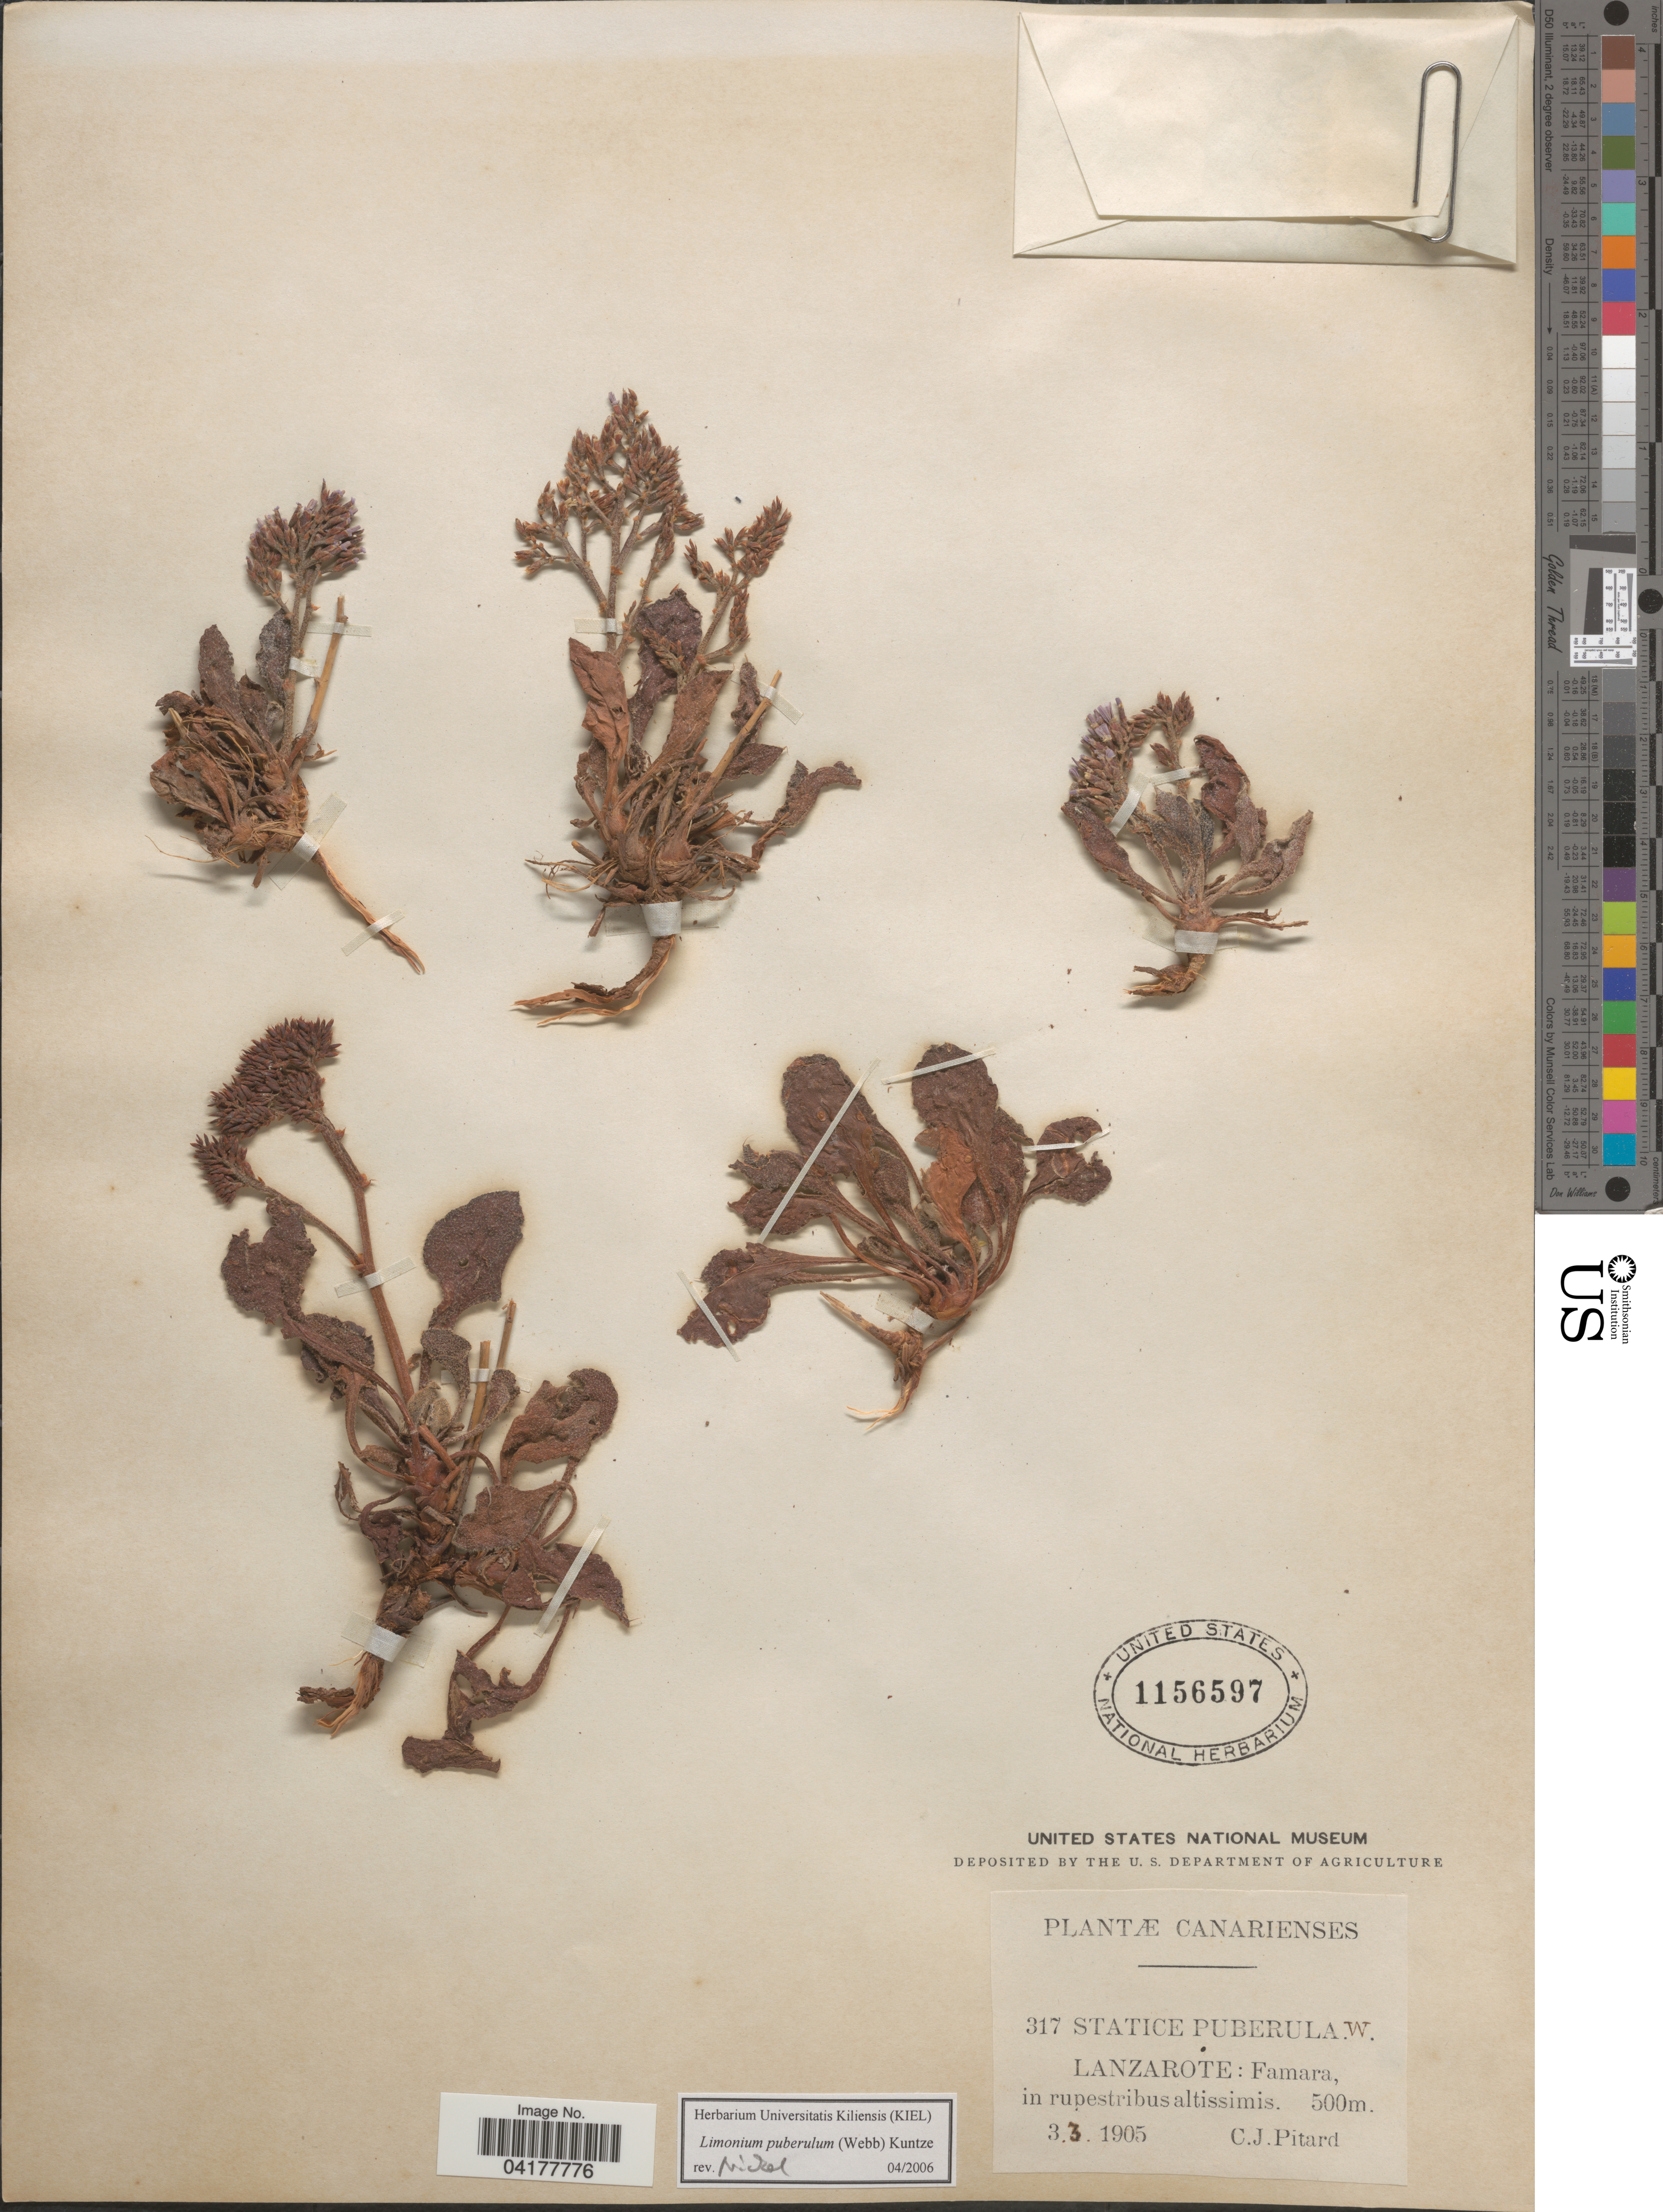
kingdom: Plantae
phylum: Tracheophyta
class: Magnoliopsida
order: Caryophyllales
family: Plumbaginaceae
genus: Limonium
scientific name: Limonium puberulum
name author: (Webb ex Lindl.) Kuntze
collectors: C. Pitard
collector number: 317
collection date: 1905-03-03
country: Spain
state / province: Canarias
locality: Canarienses. Lanzarote: Famara, in rupestribus altissimis.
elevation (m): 500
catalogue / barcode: US 1156597